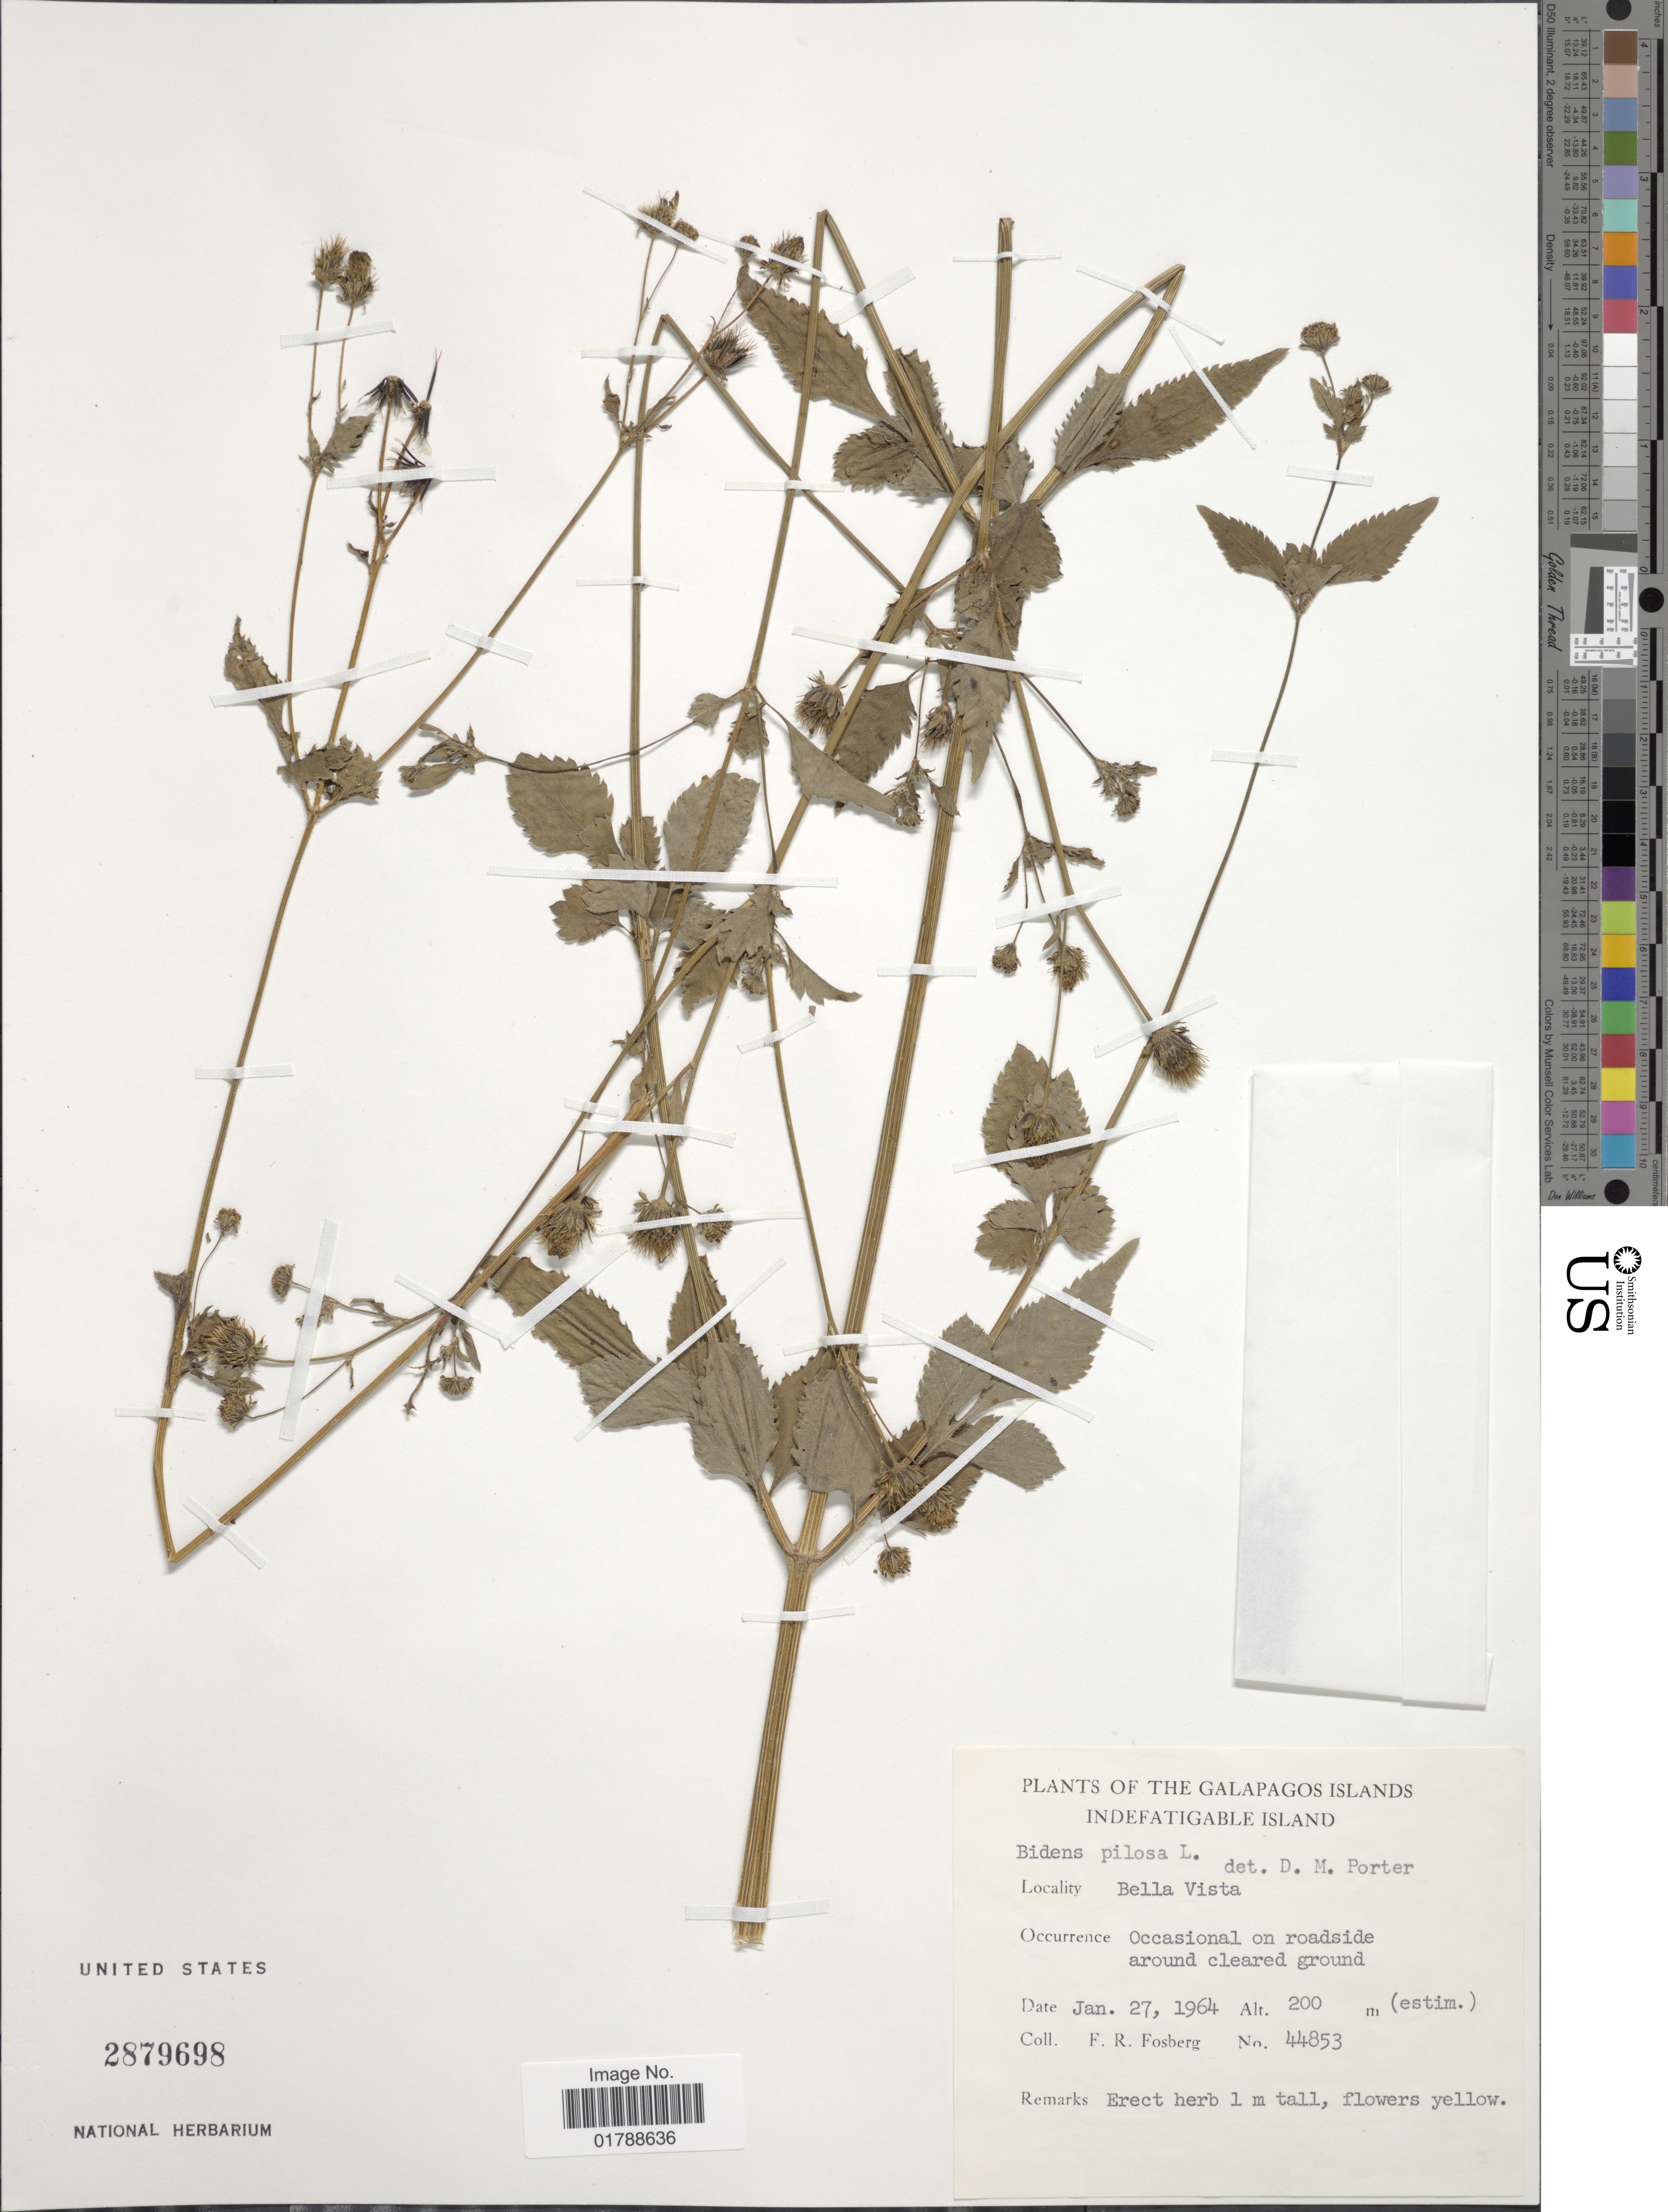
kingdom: Plantae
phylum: Tracheophyta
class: Magnoliopsida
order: Asterales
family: Asteraceae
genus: Bidens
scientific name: Bidens pilosa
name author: L.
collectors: F. R. Fosberg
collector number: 44853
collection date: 1964-01-27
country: Ecuador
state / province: Colón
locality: The Galapagos Islands. Indefatigable Island. Bella Vista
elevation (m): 200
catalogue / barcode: US 2879698